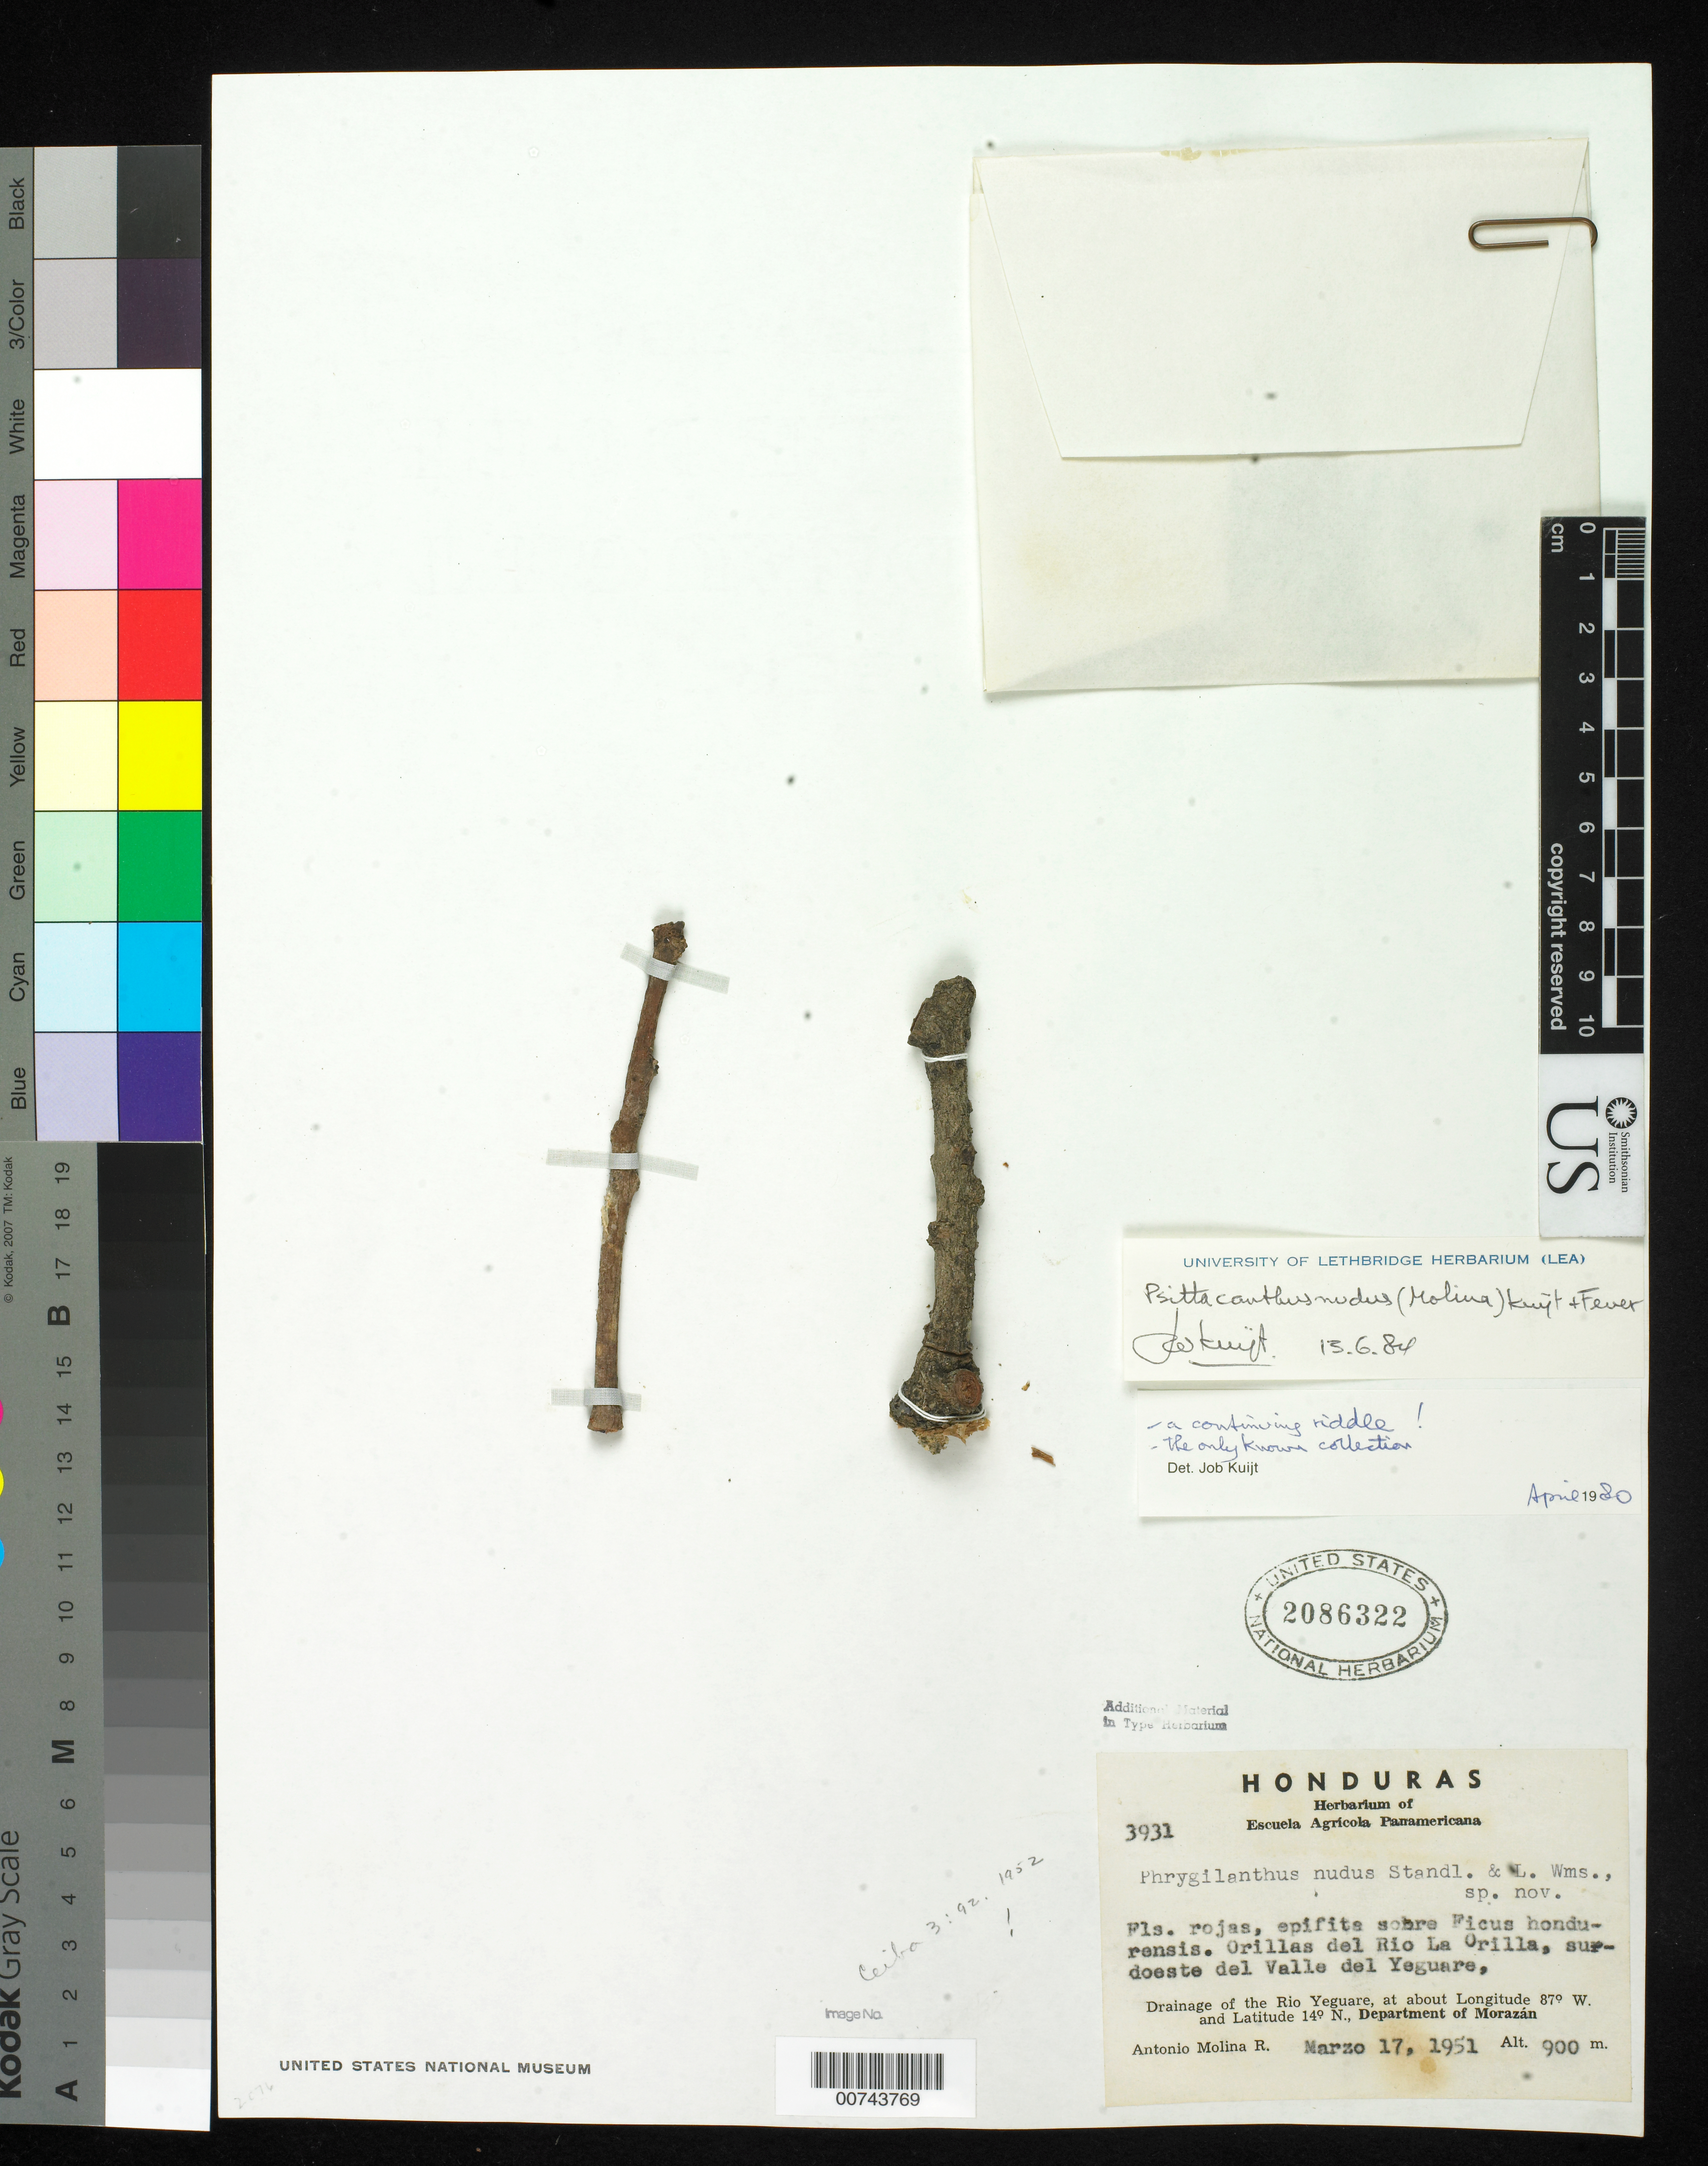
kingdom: Plantae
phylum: Tracheophyta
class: Magnoliopsida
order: Santalales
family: Loranthaceae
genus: Phrygilanthus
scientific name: Phrygilanthus nudus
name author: Ant. Molina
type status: Isotype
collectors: A. Molina R.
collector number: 3931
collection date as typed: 17 Mar 1951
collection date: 1951-03-17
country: Honduras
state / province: Fco. Morazán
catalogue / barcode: US 2086322